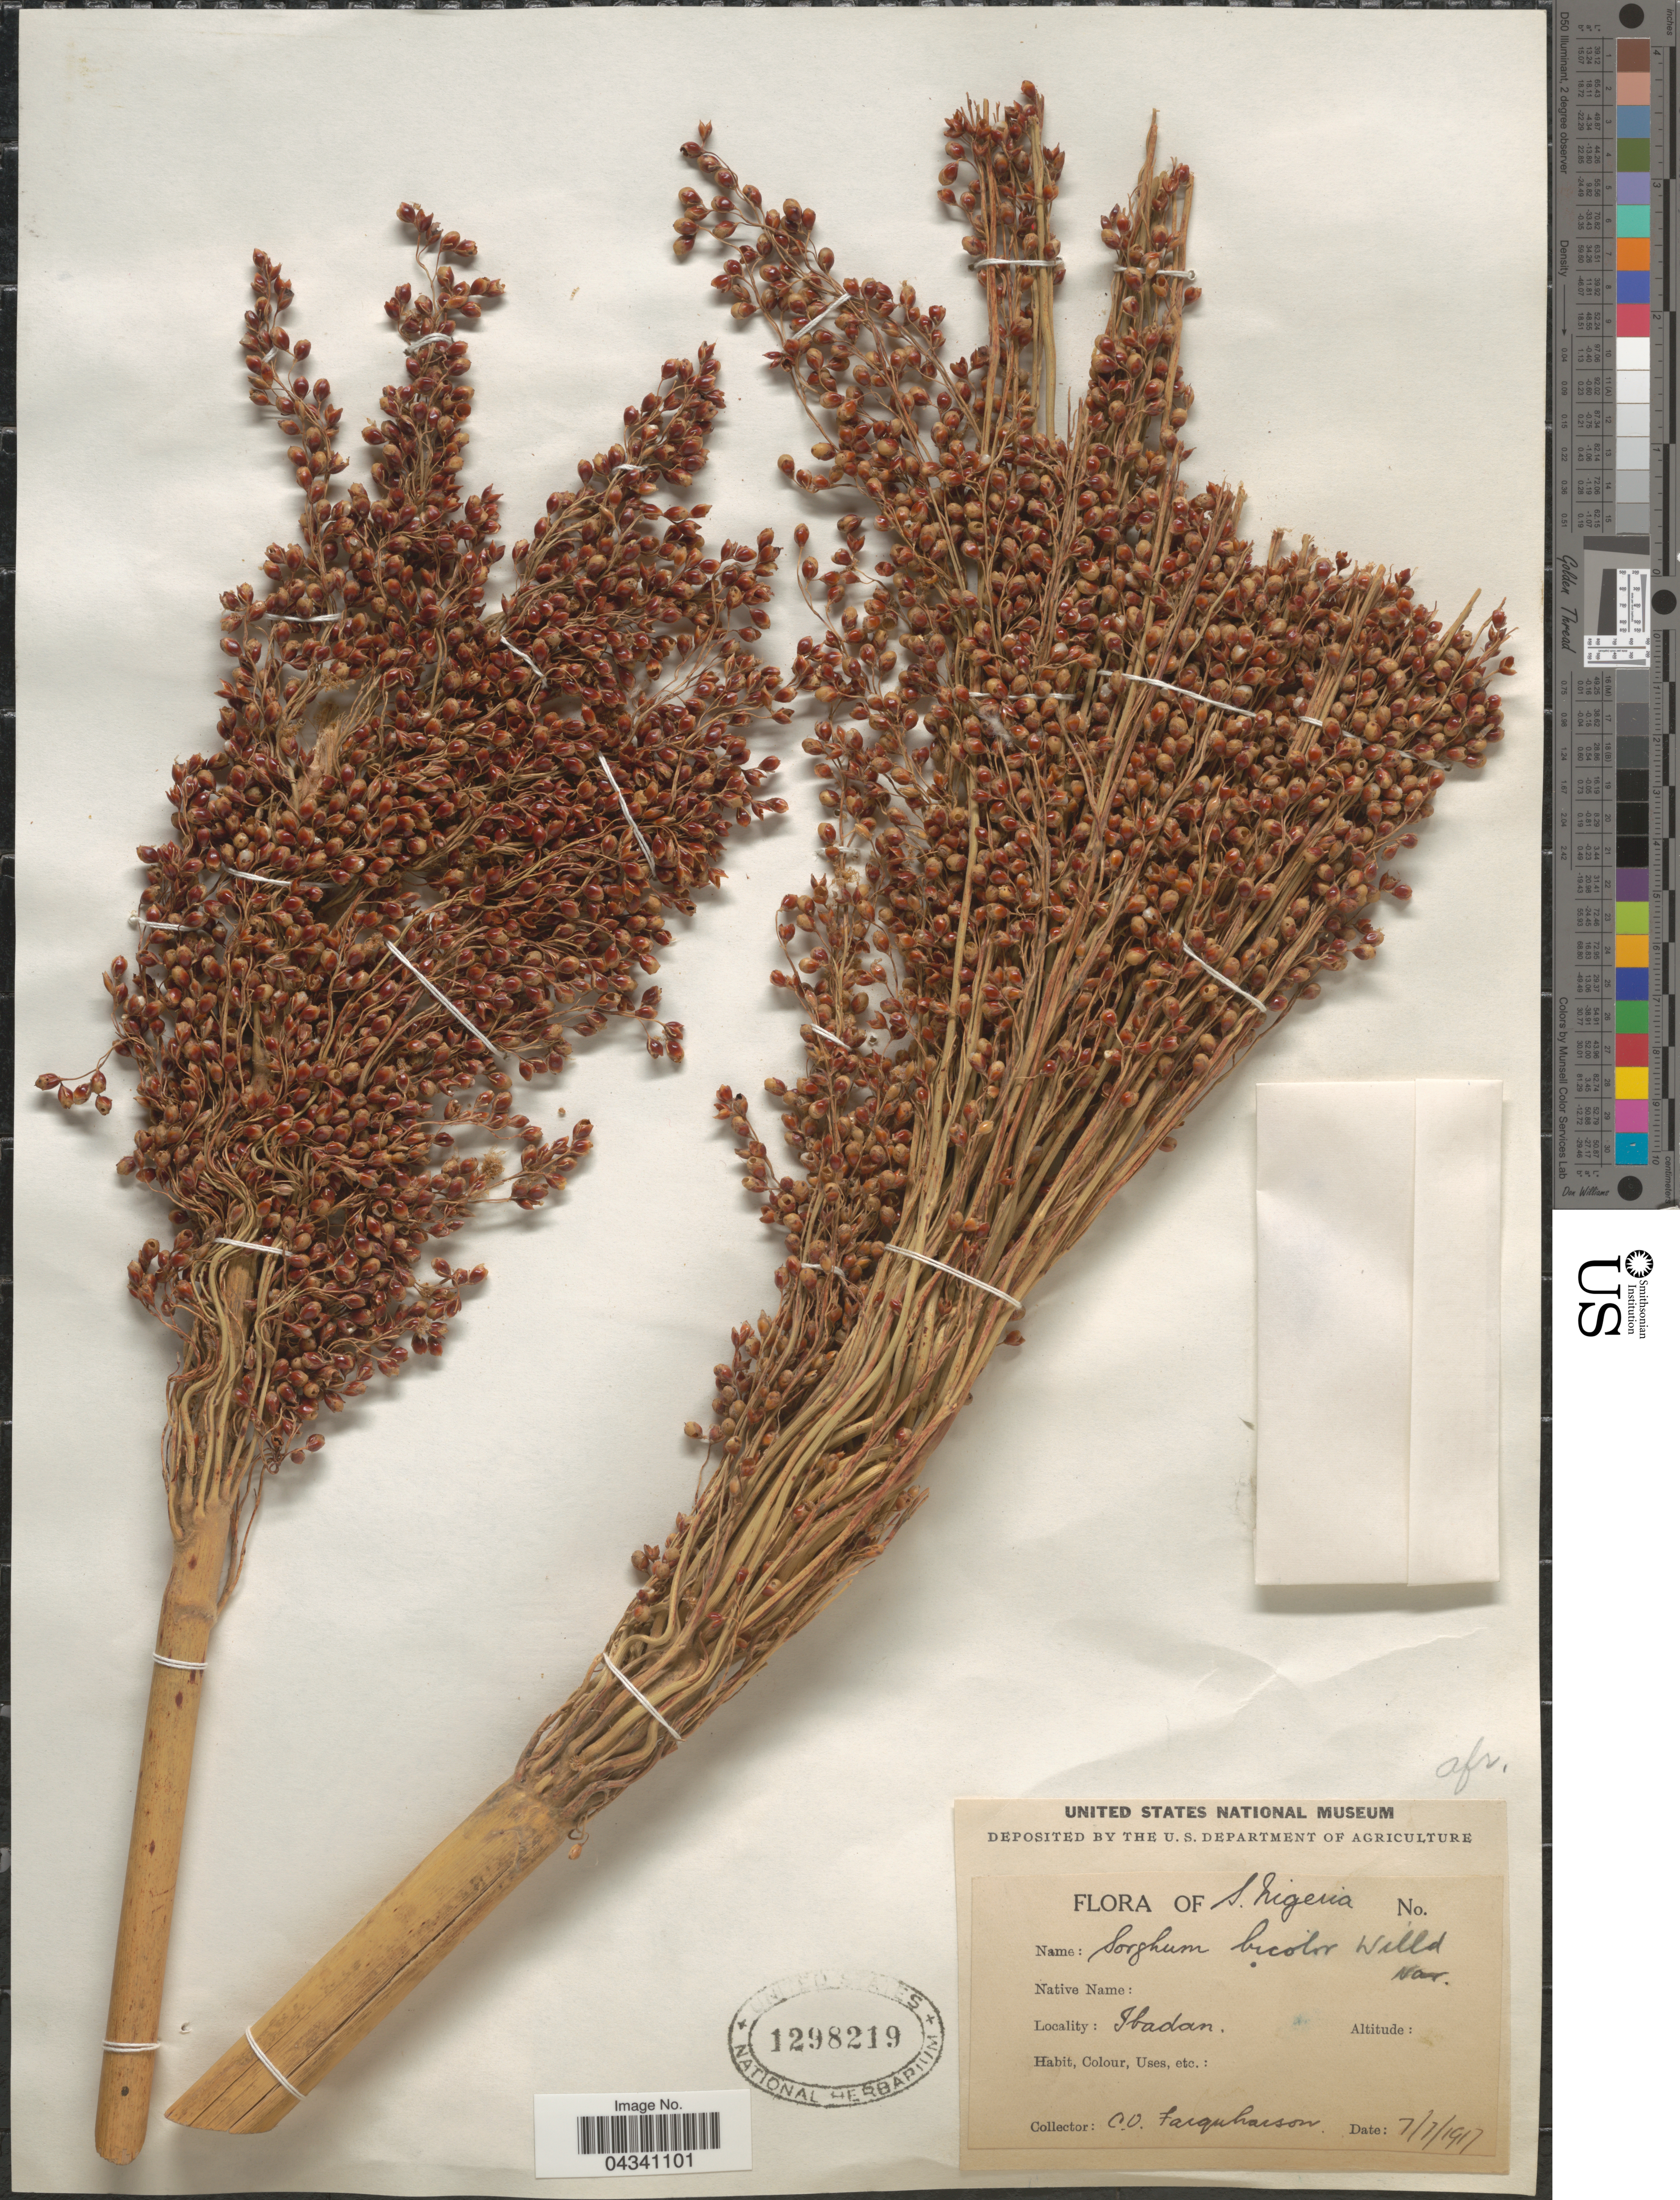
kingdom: Plantae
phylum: Tracheophyta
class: Liliopsida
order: Poales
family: Poaceae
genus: Sorghum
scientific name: Sorghum bicolor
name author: (L.) Moench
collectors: C. Farquharson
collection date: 1917-07-07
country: Nigeria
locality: S. Nigeria. Ibadan.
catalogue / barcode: US 1298219